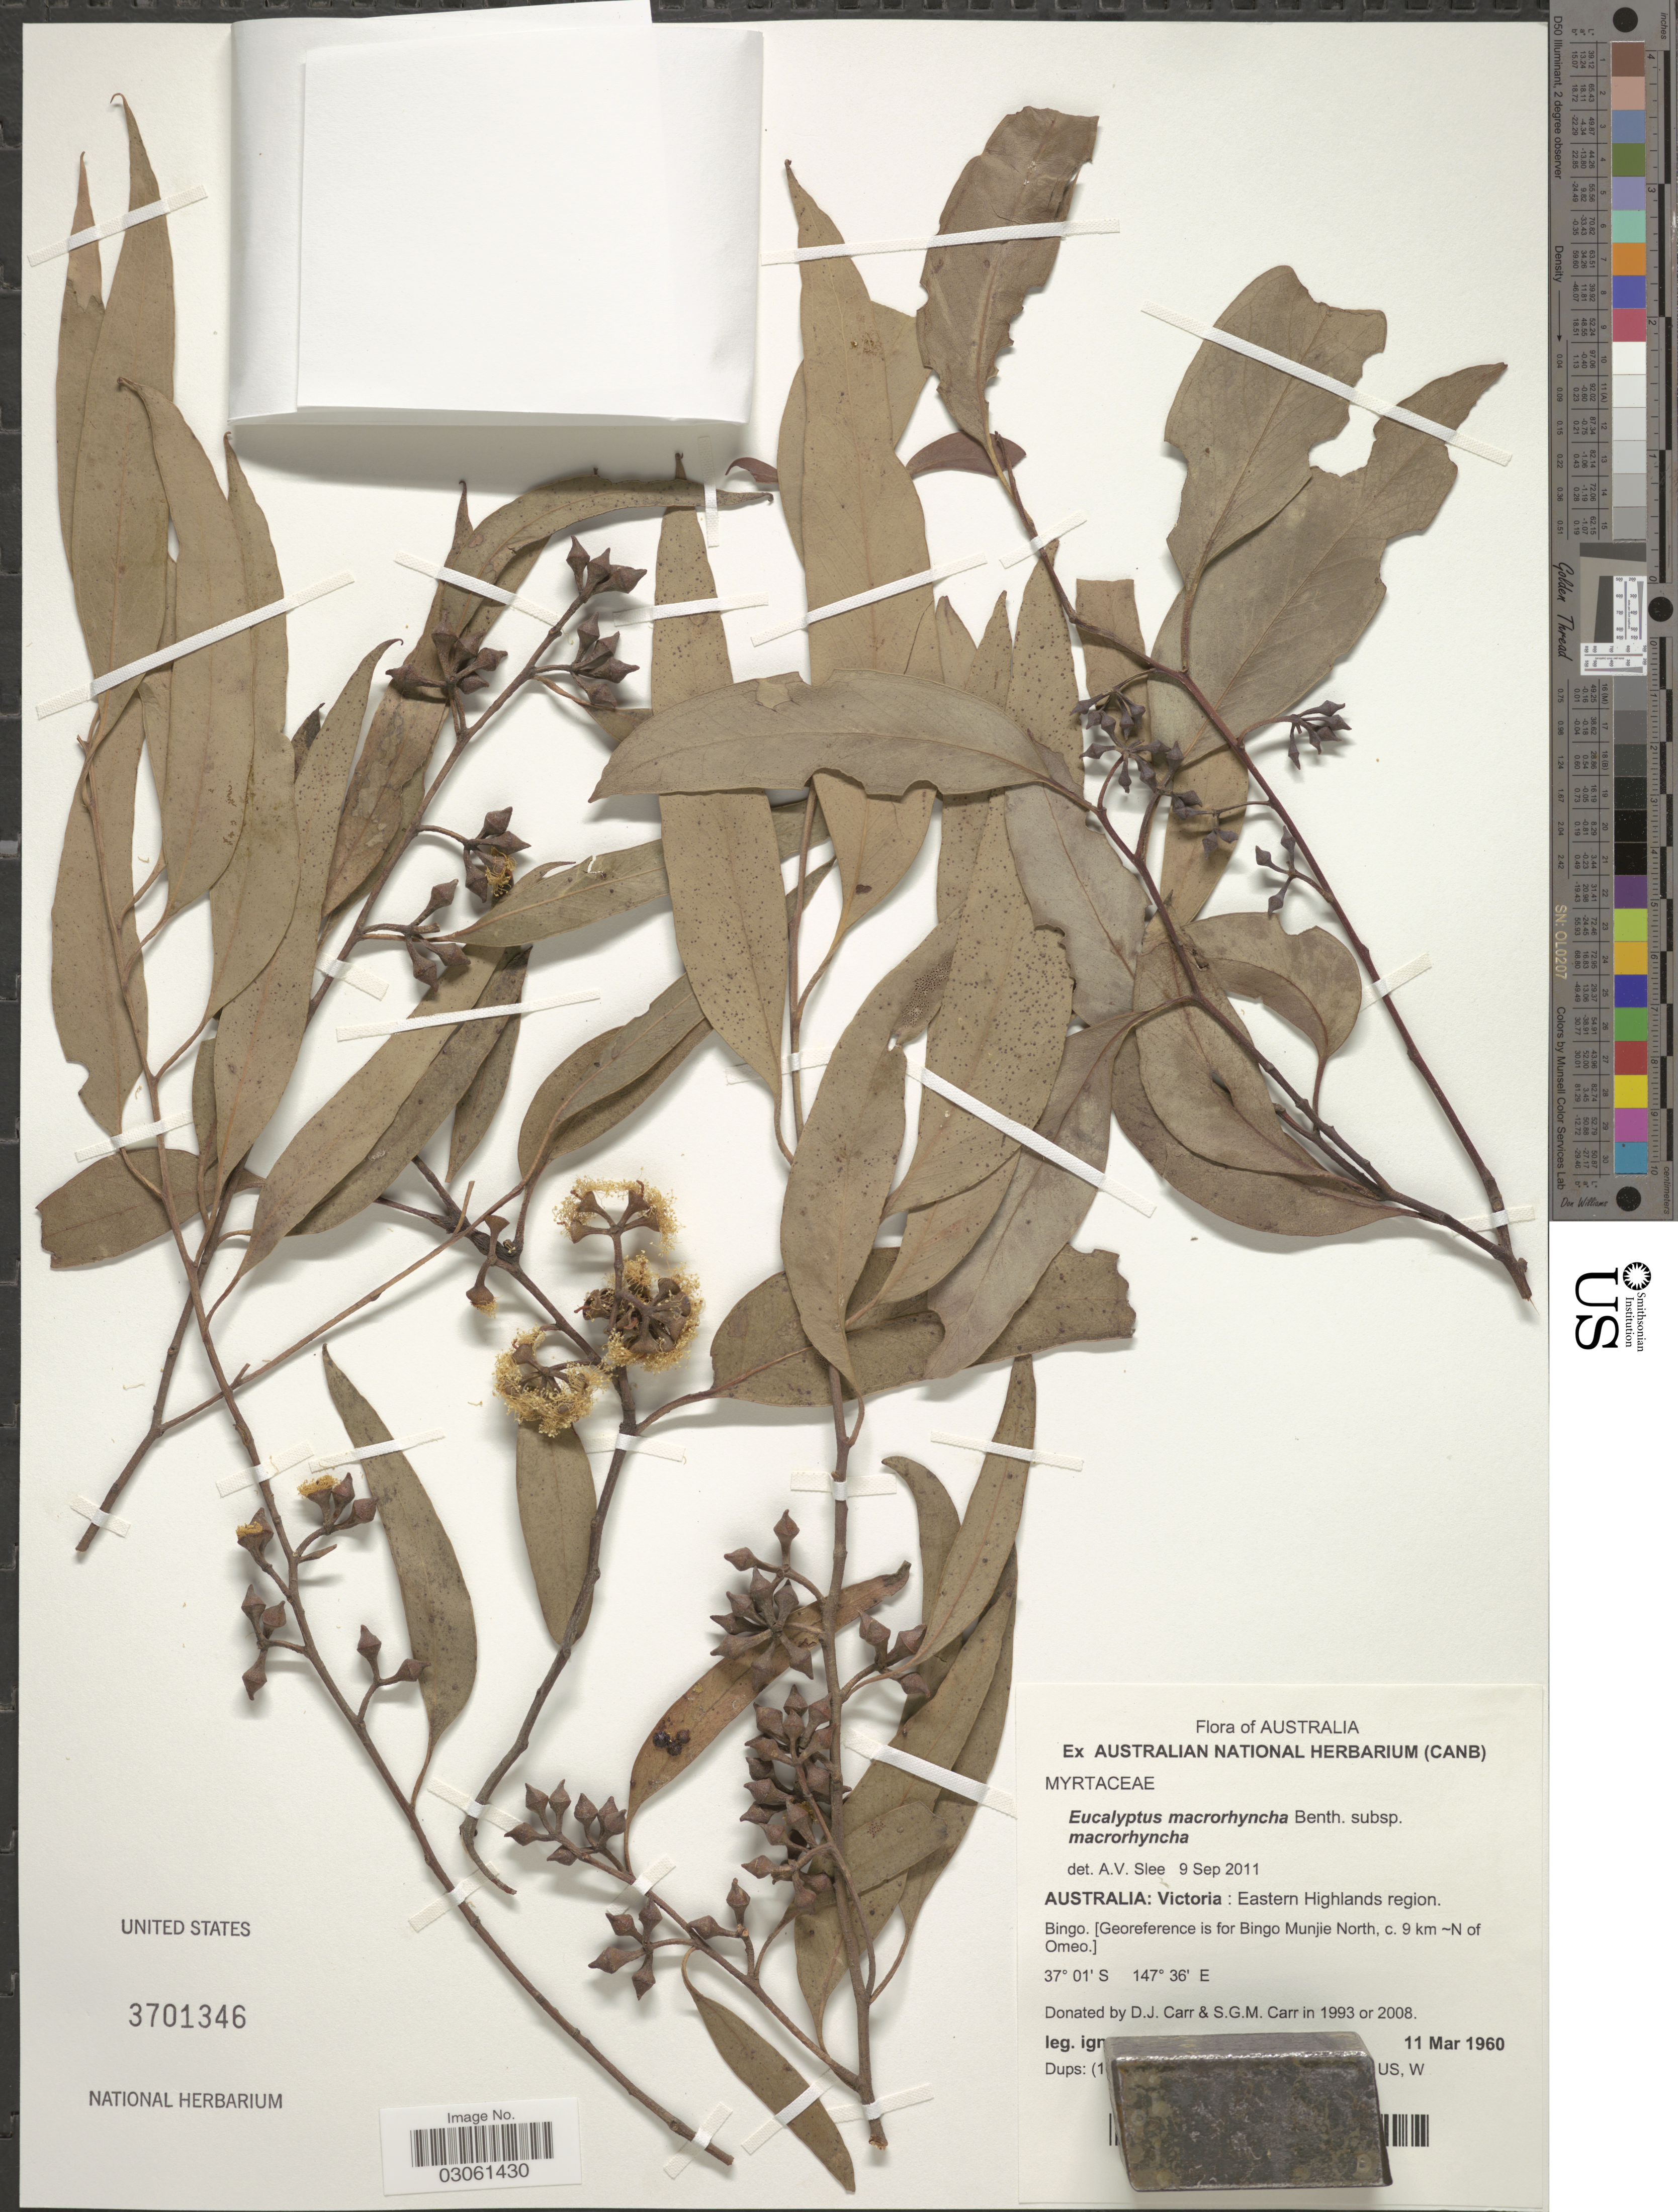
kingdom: Plantae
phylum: Tracheophyta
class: Magnoliopsida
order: Myrtales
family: Myrtaceae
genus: Eucalyptus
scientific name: Eucalyptus macrorhyncha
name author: F. Muell. ex Benth.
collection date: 1960-03-11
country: Australia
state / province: Victoria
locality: Victoria: Eastern Highlands region. Bingo. [Georeference is for Bingo Munjie North, c. 9 km ~N of Omeo.].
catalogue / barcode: US 3701346